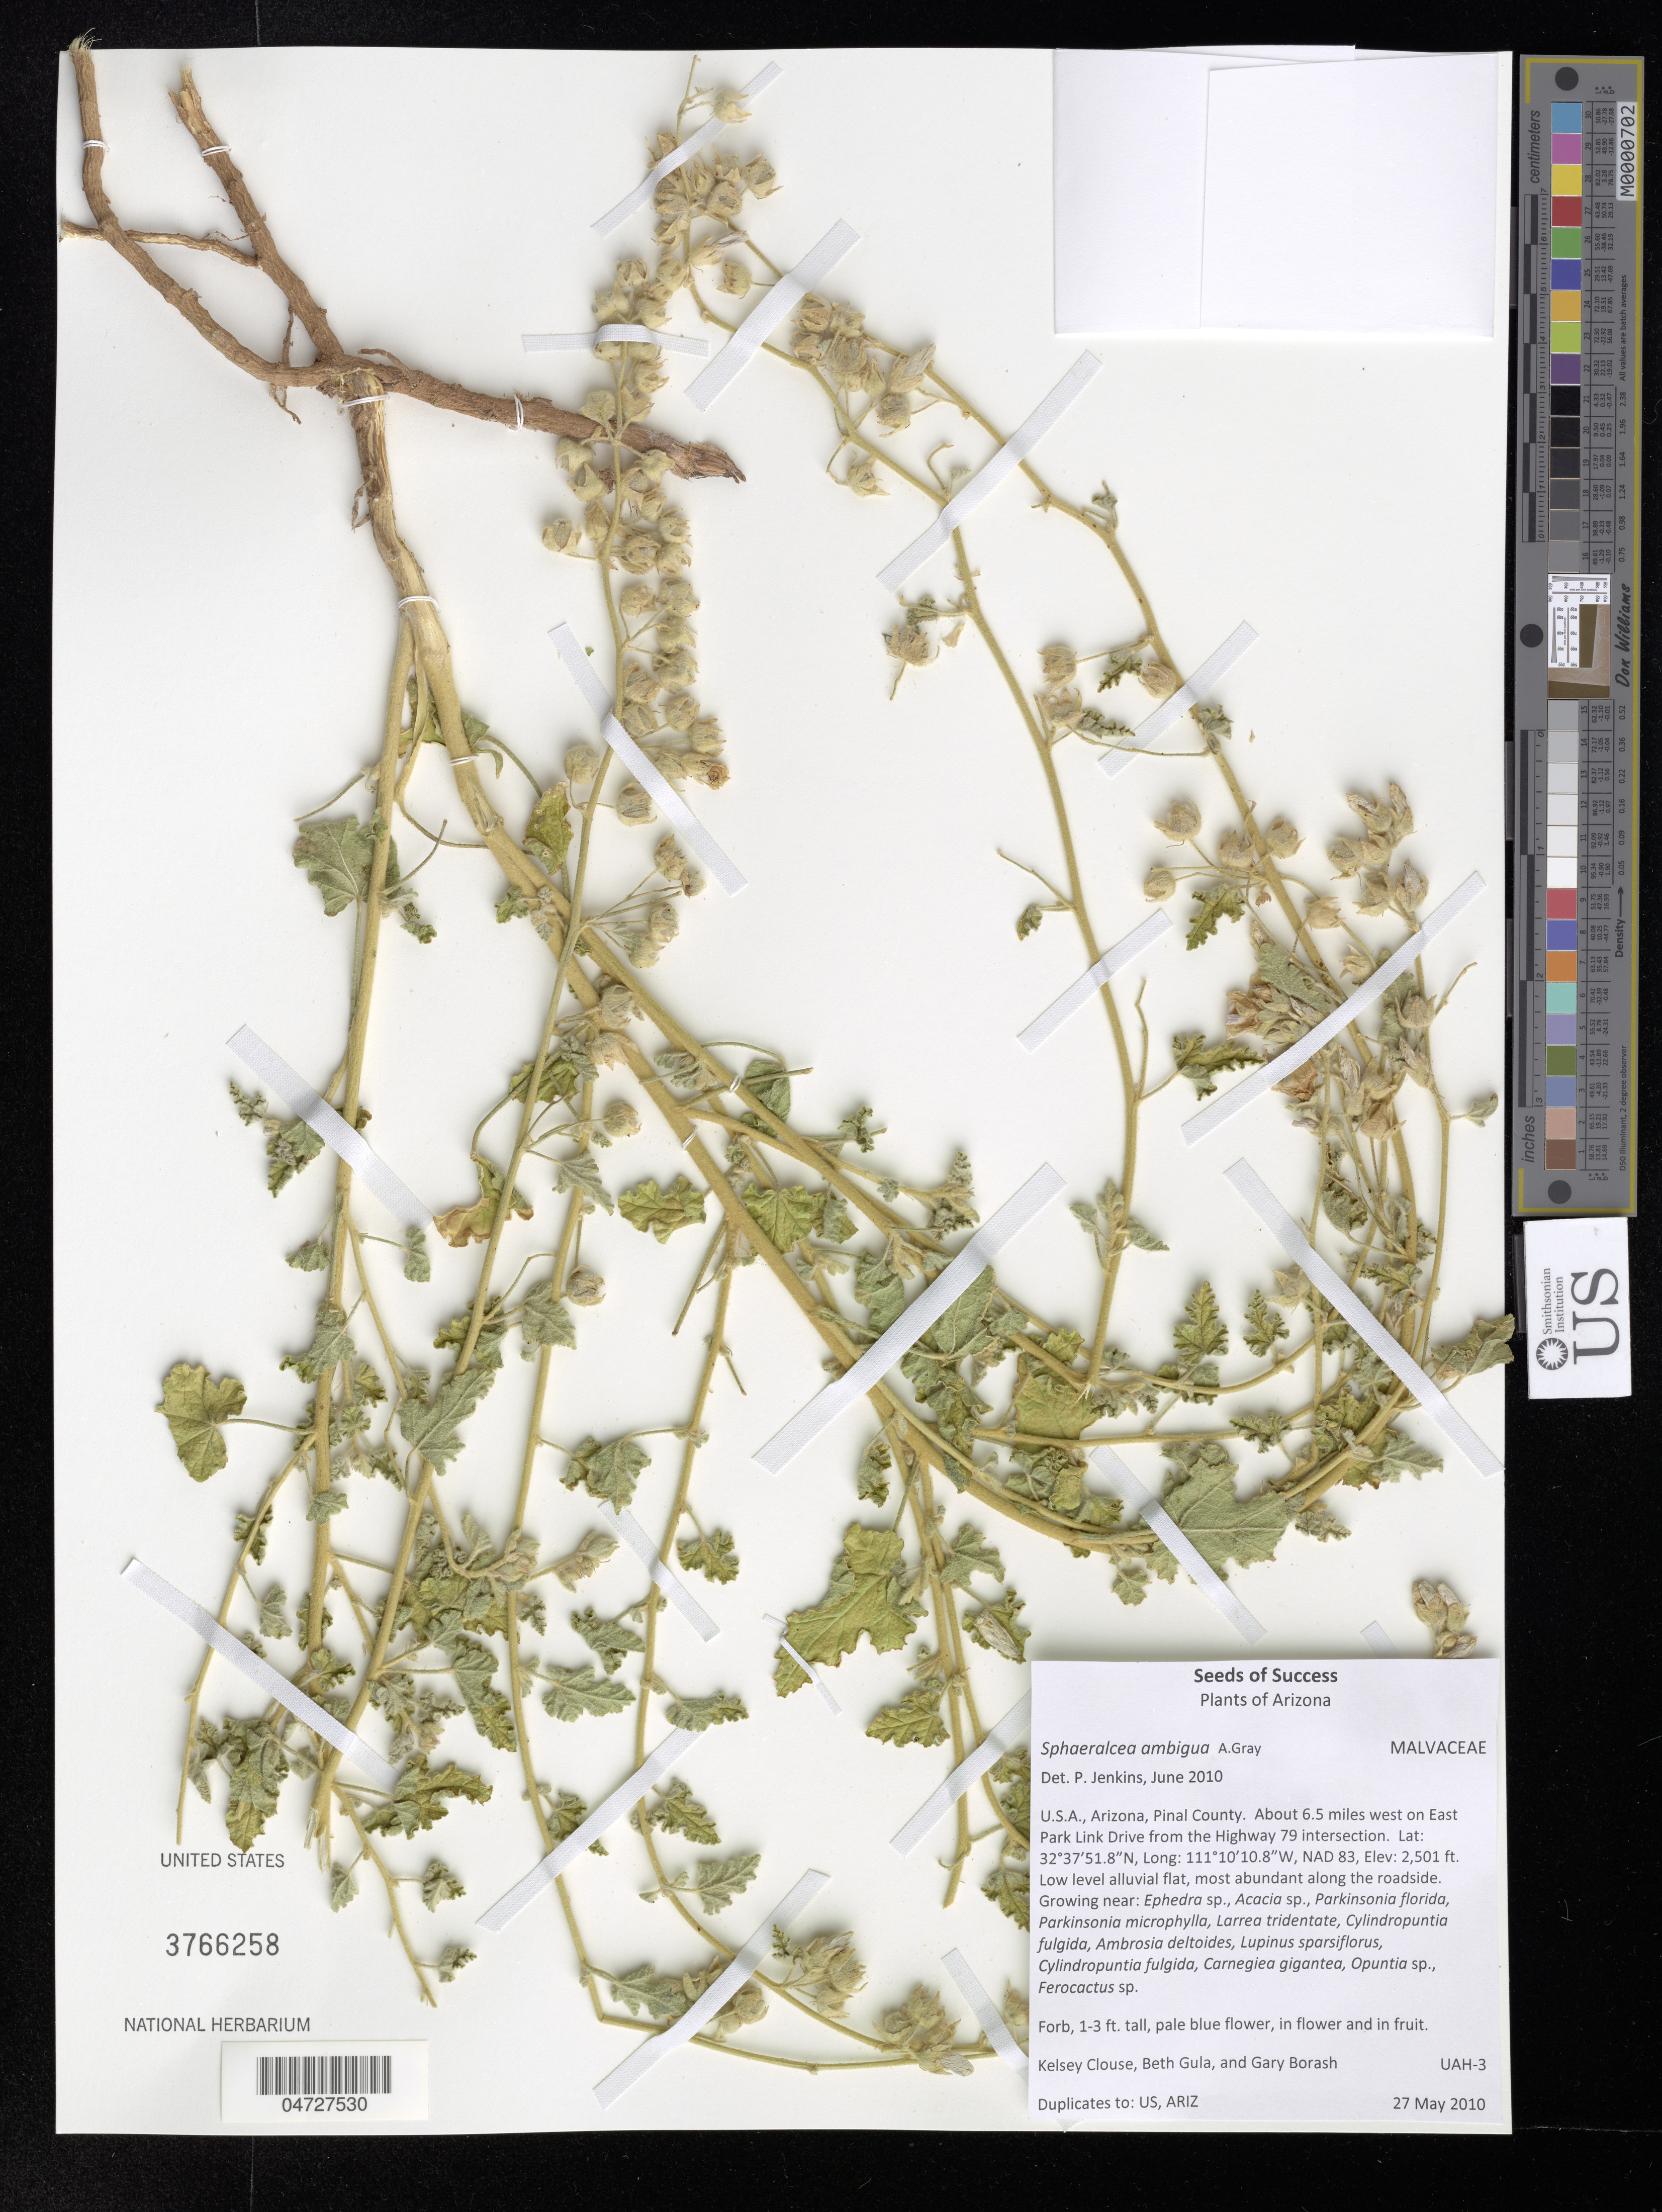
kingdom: Plantae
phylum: Tracheophyta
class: Magnoliopsida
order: Malvales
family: Malvaceae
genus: Sphaeralcea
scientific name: Sphaeralcea ambigua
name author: A. Gray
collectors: K. Clouse, B. Gula & G. Borash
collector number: UAH-3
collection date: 2010-05-27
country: United States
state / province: Arizona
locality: Pinal County. About 6.5 miles west on East Park Link Drive from the Highway 79 intersection.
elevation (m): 762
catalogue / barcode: US 3766258